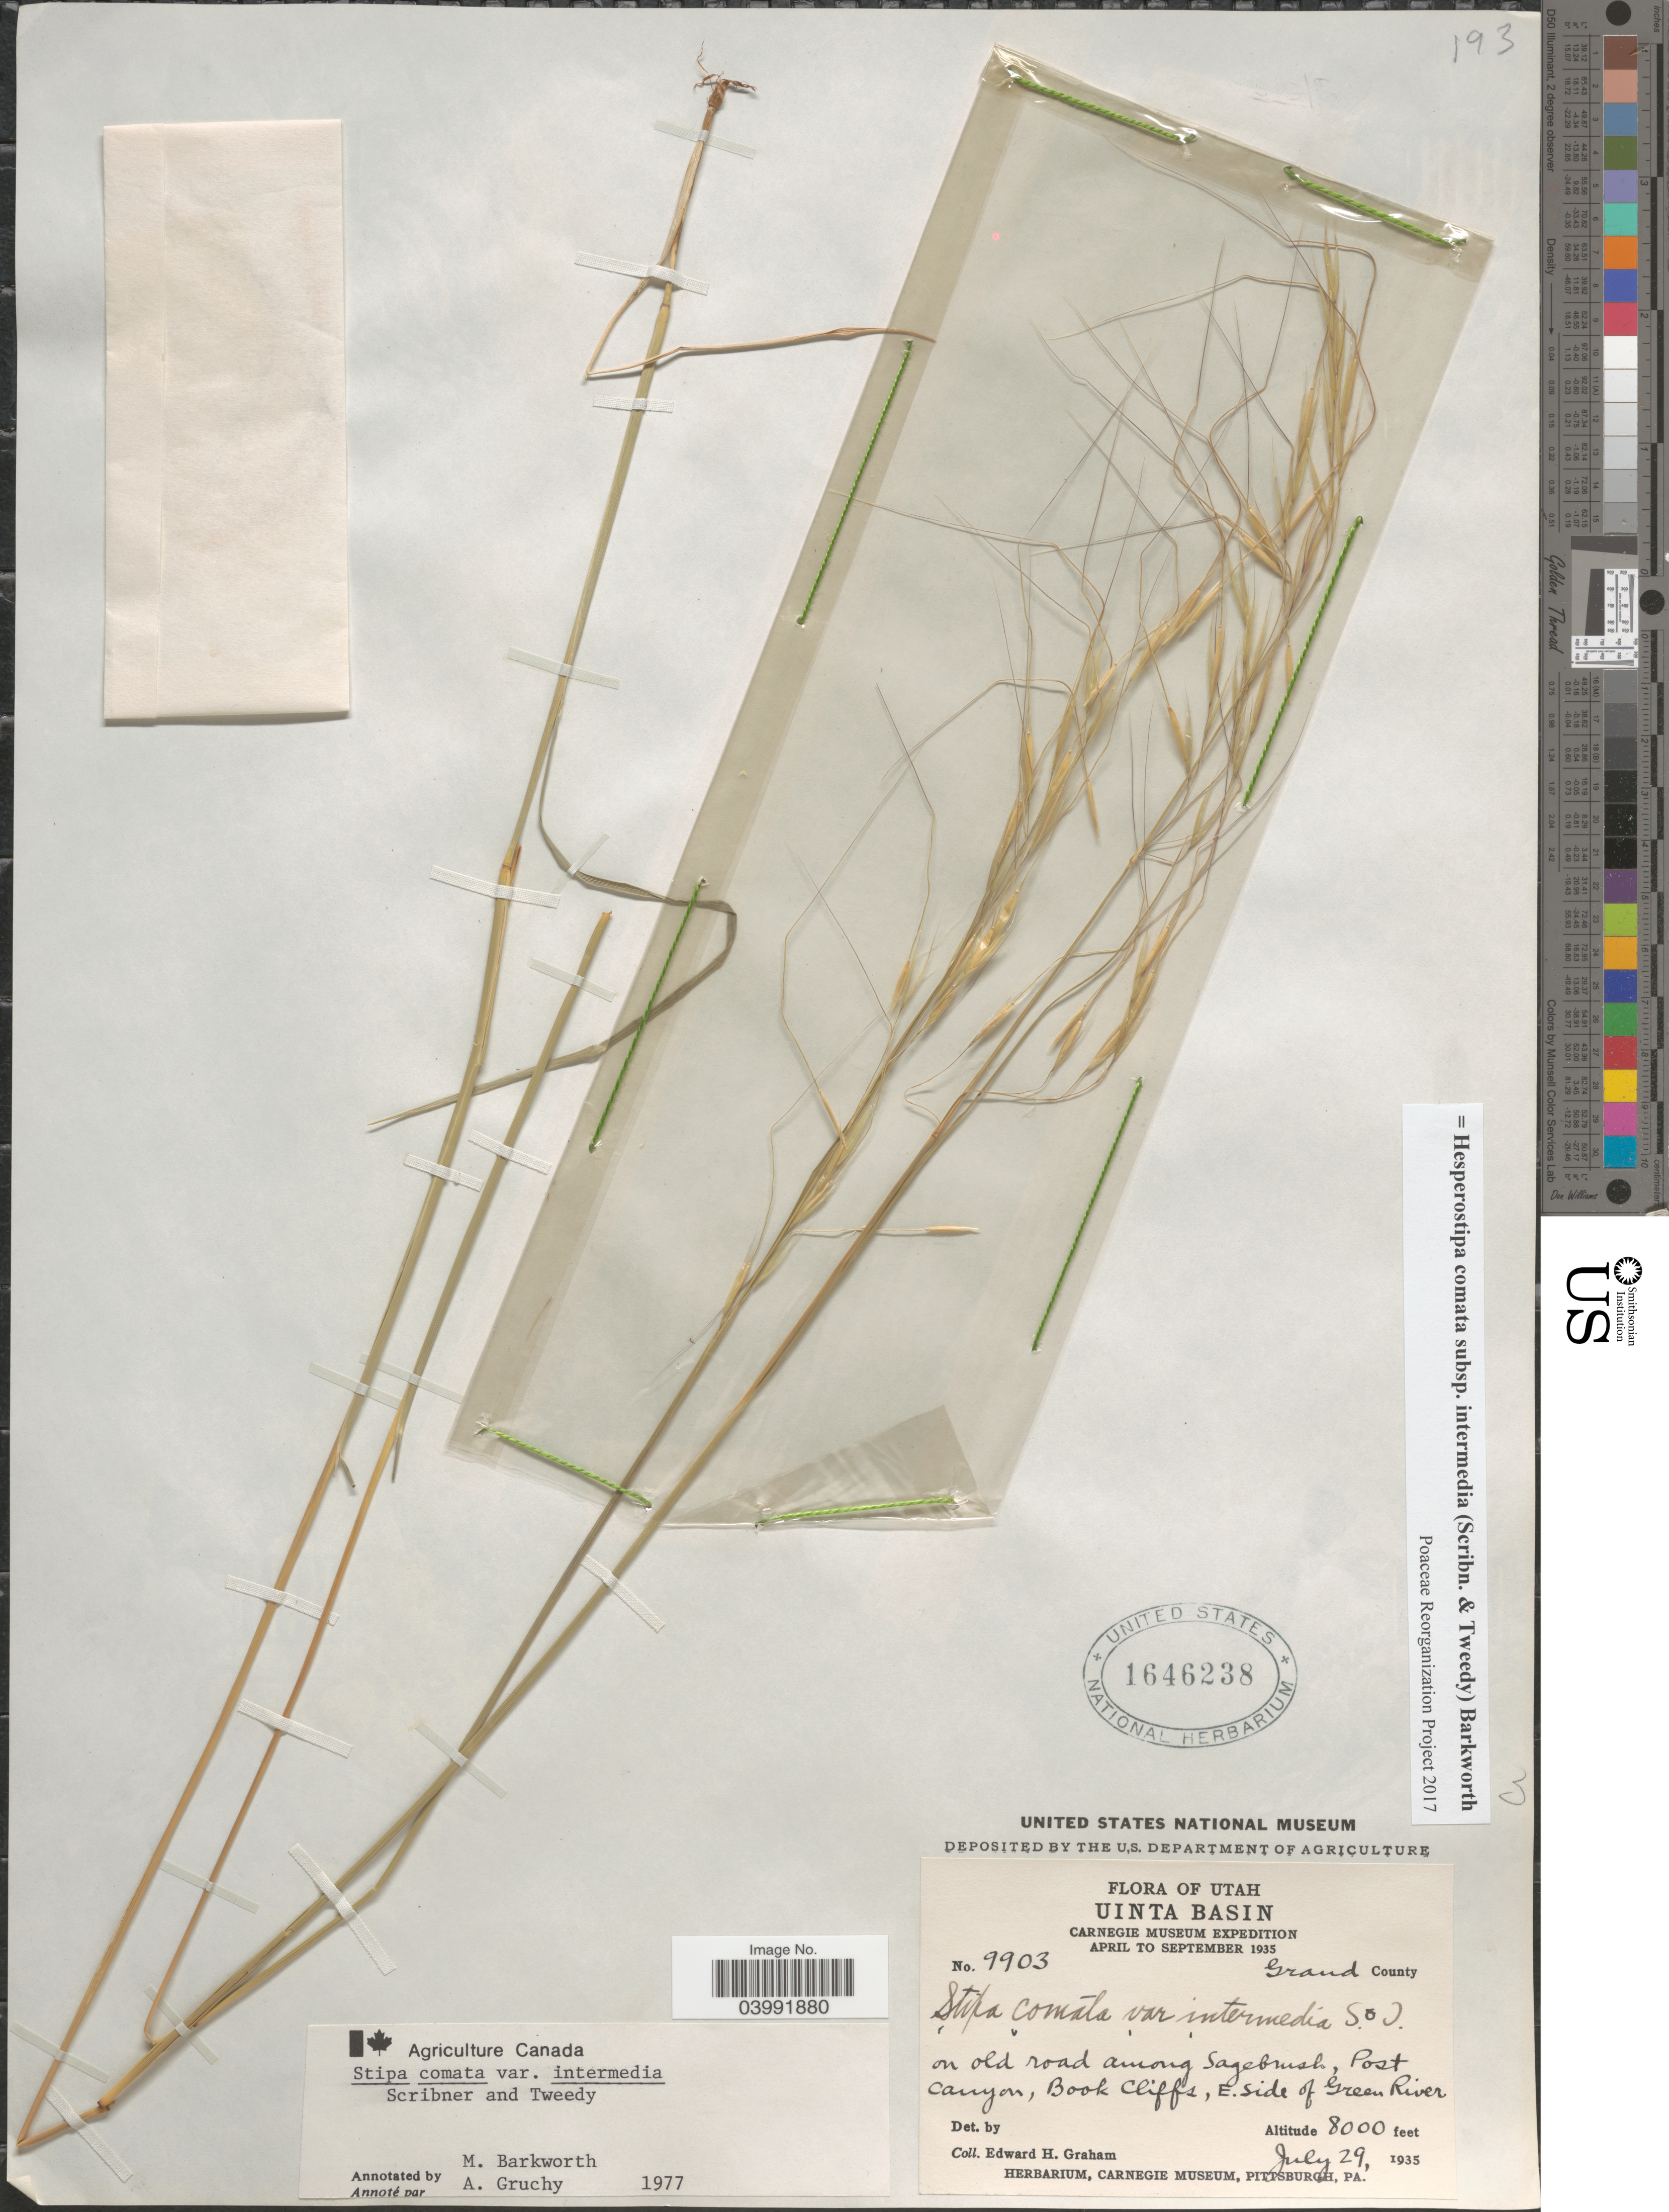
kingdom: Plantae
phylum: Tracheophyta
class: Liliopsida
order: Poales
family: Poaceae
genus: Hesperostipa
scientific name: Hesperostipa comata subsp. intermedia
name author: (Scribn. & Tweedy) Barkworth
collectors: E. H. Graham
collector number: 9903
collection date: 1935-07-29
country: United States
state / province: Utah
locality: Uinta Basin. Grand County. On old road among Sagebrush, Post Canyon, Book Cliffs, E. Side of Green River.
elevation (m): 2438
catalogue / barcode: US 1646238